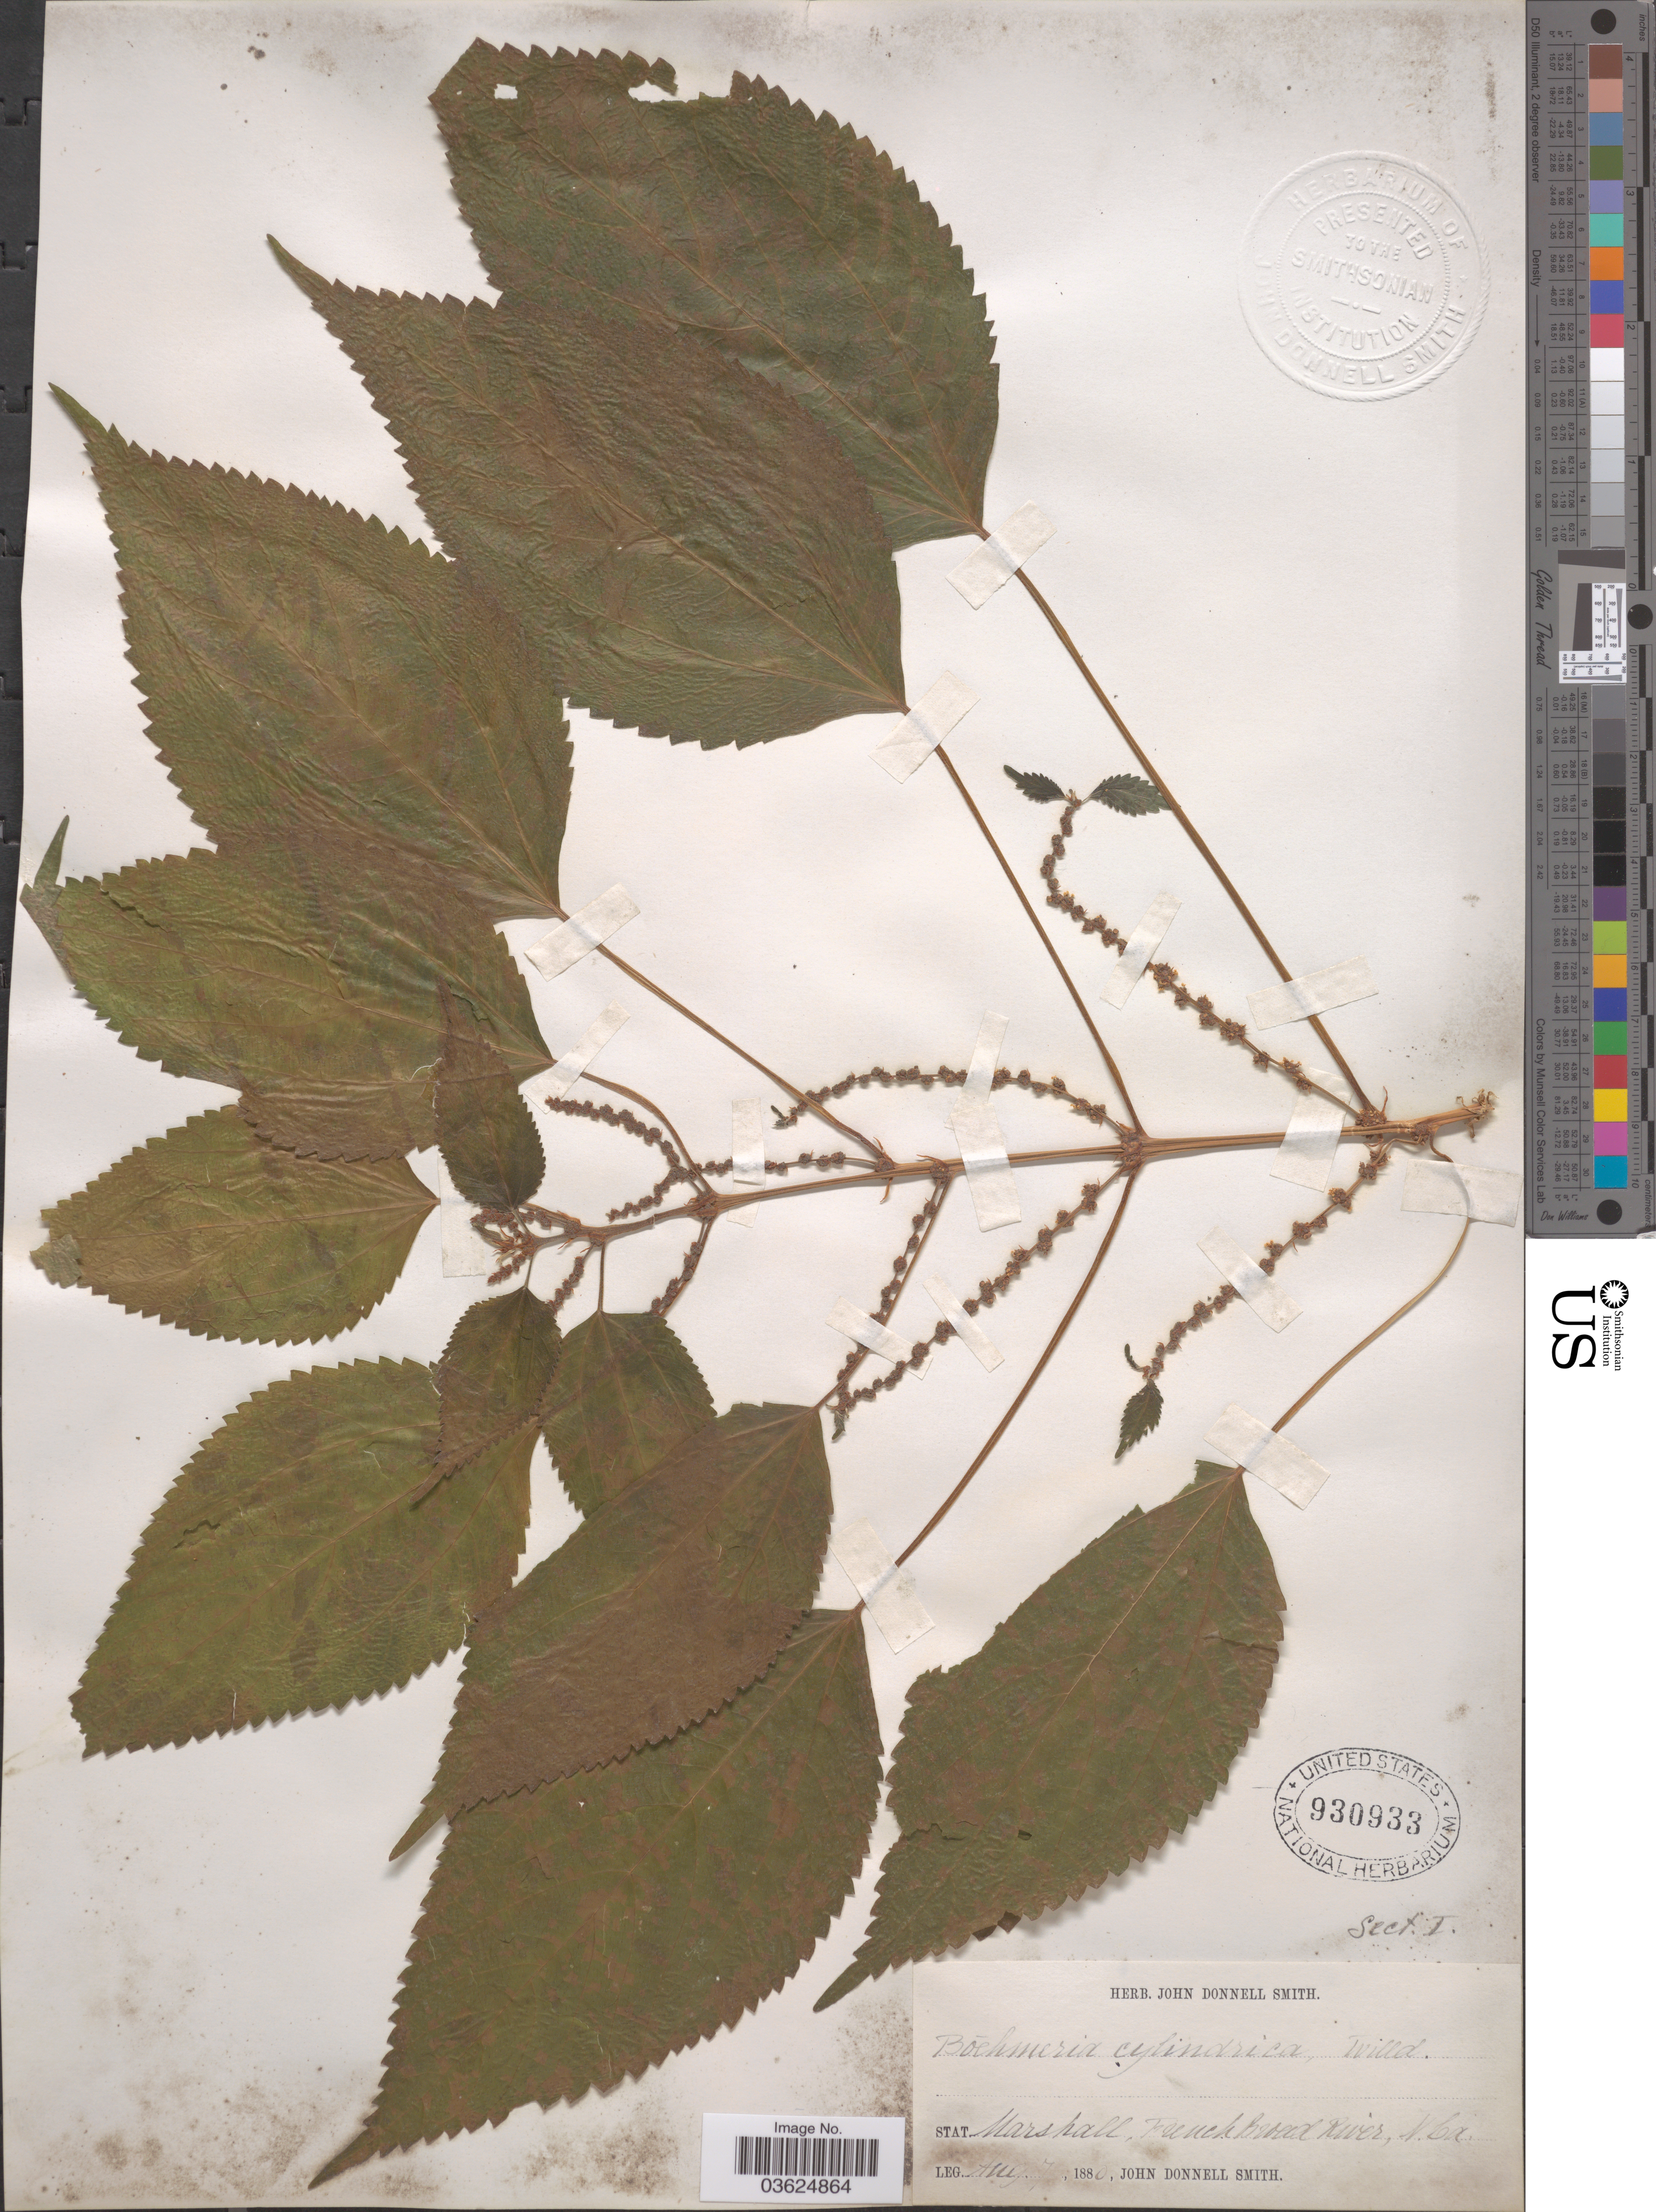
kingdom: Plantae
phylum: Tracheophyta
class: Magnoliopsida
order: Rosales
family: Urticaceae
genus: Boehmeria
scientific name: Boehmeria cylindrica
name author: (L.) Sw.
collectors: J. Donnell Smith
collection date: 1880-08-07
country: United States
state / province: North Carolina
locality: Stat. Marshall, French Broad River.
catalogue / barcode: US 930933